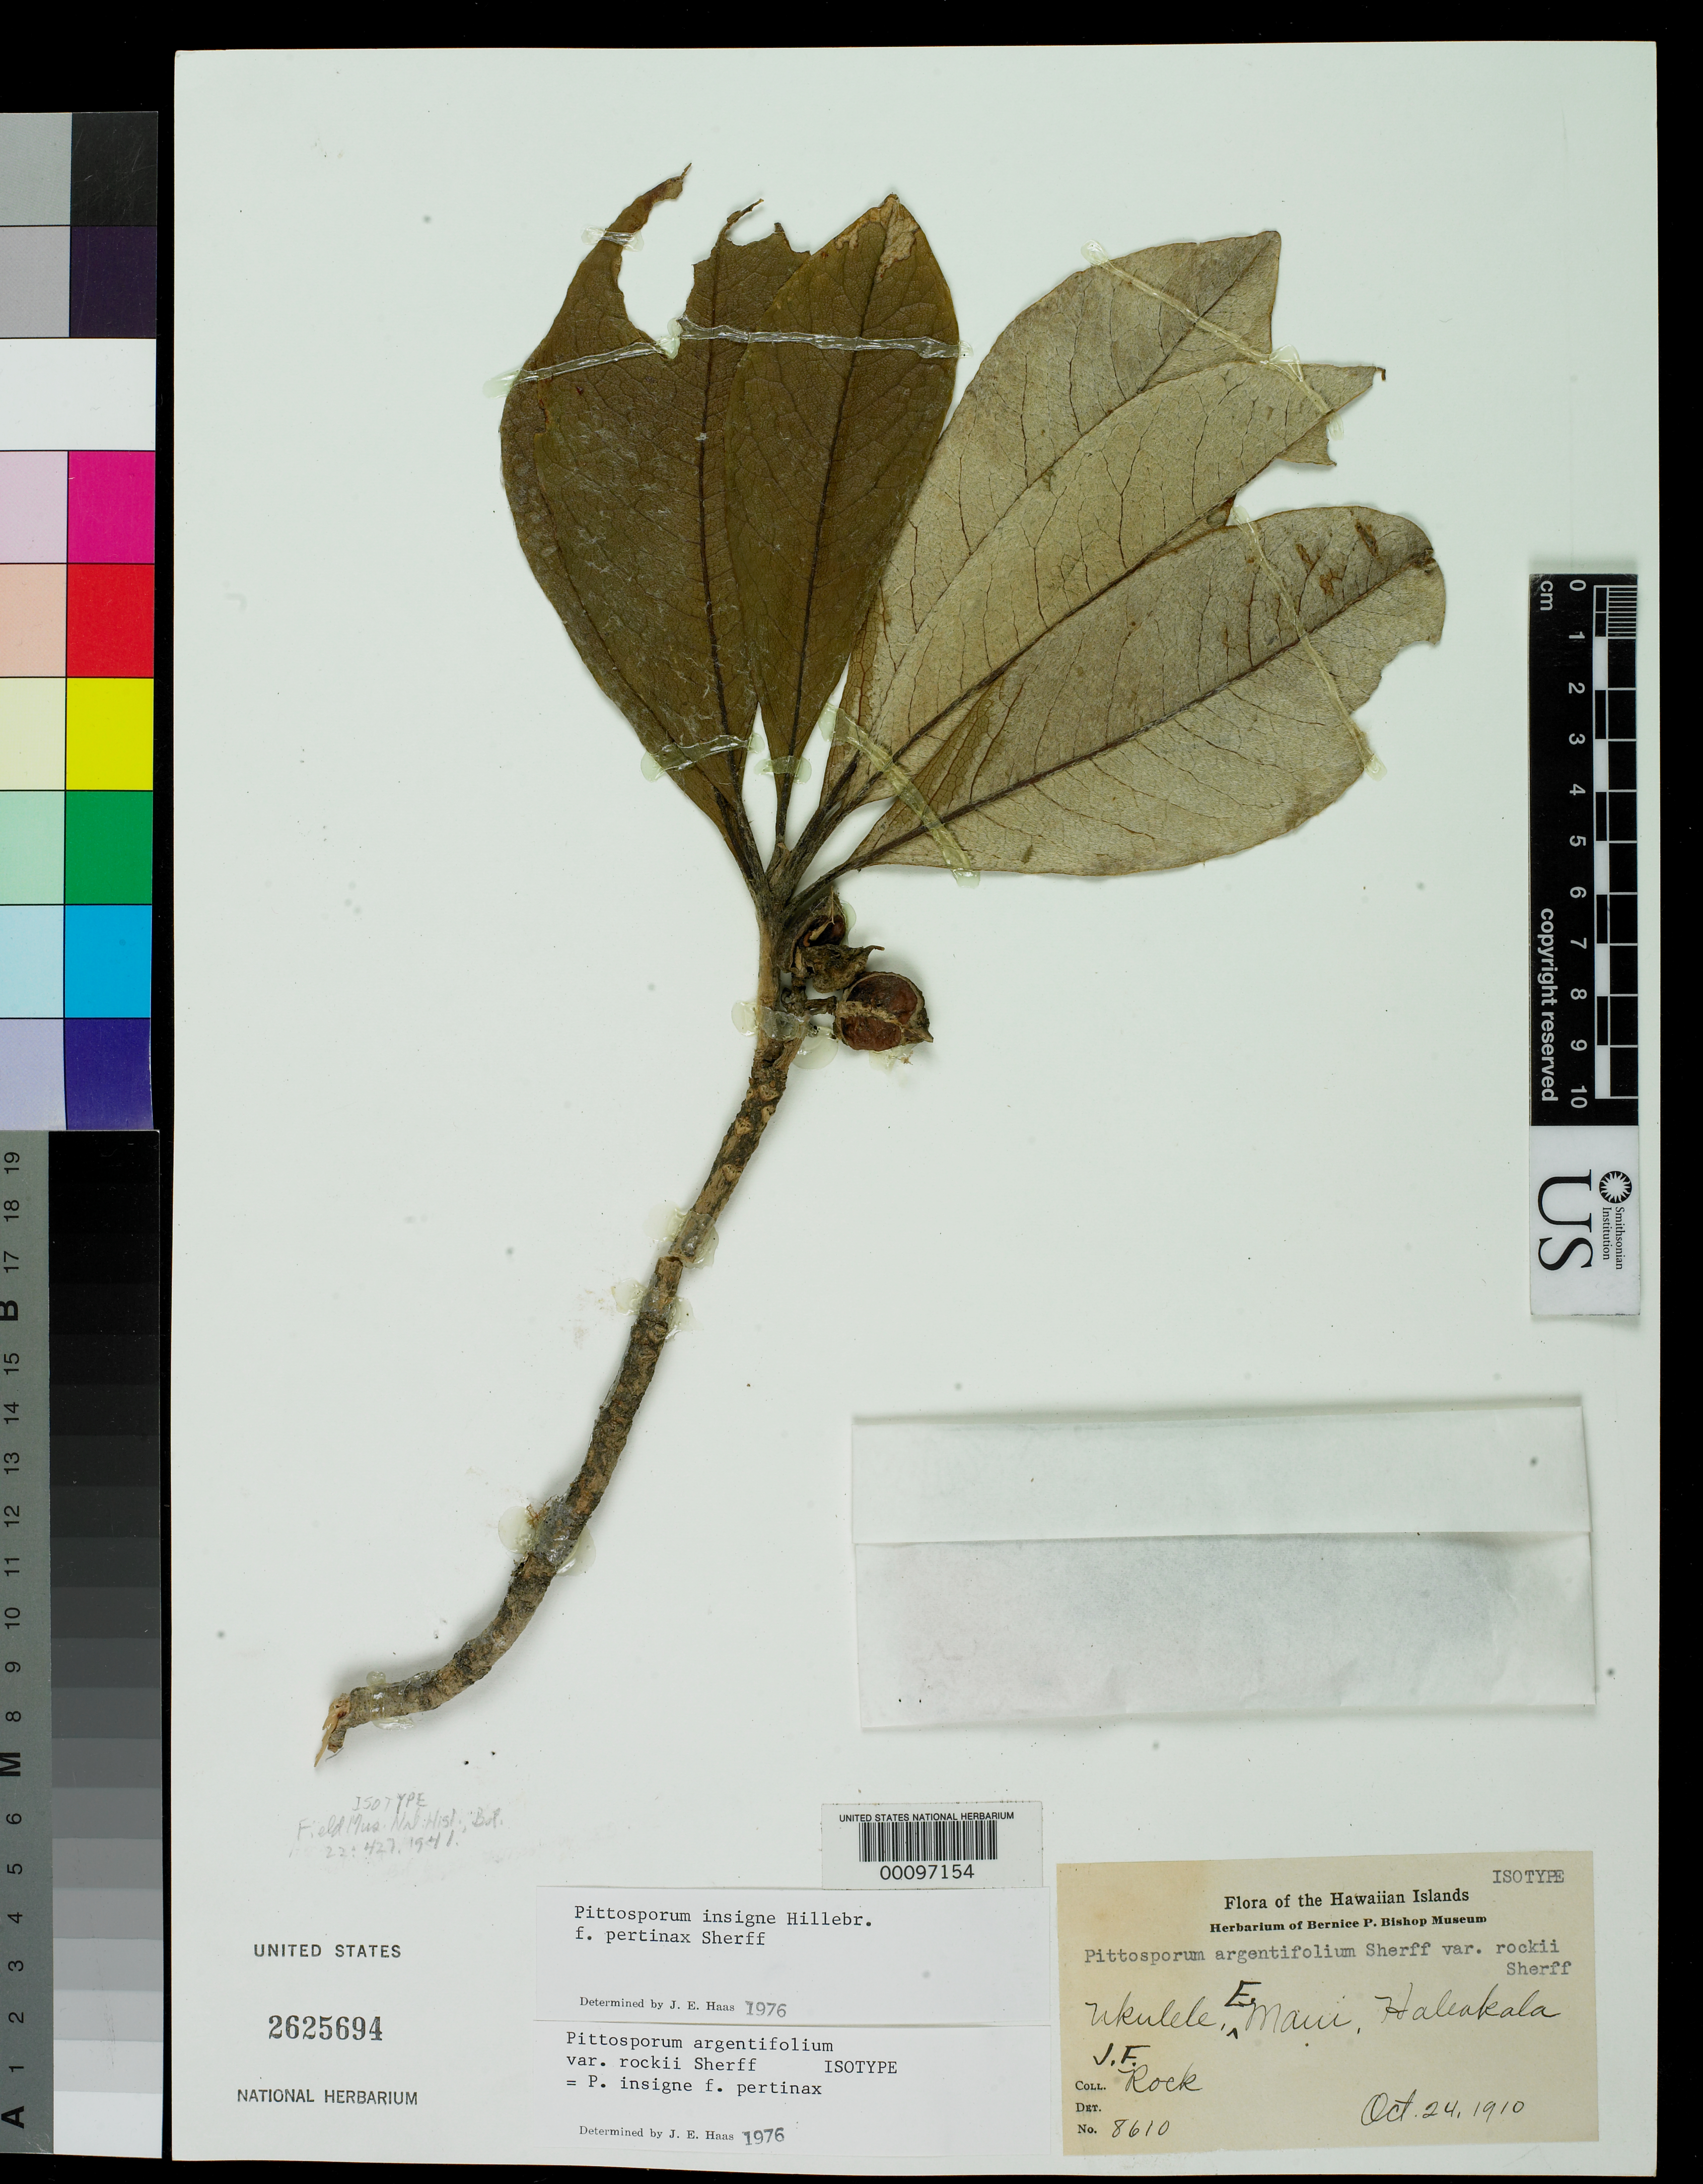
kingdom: Plantae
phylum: Tracheophyta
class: Magnoliopsida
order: Apiales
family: Pittosporaceae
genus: Pittosporum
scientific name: Pittosporum argentifolium var. rockii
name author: Sherff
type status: Isotype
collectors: J. F. Rock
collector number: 8610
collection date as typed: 24 Oct 1910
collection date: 1910-10-24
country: United States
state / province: Hawaii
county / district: Maui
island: Maui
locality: Ukulele.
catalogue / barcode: US 2625694